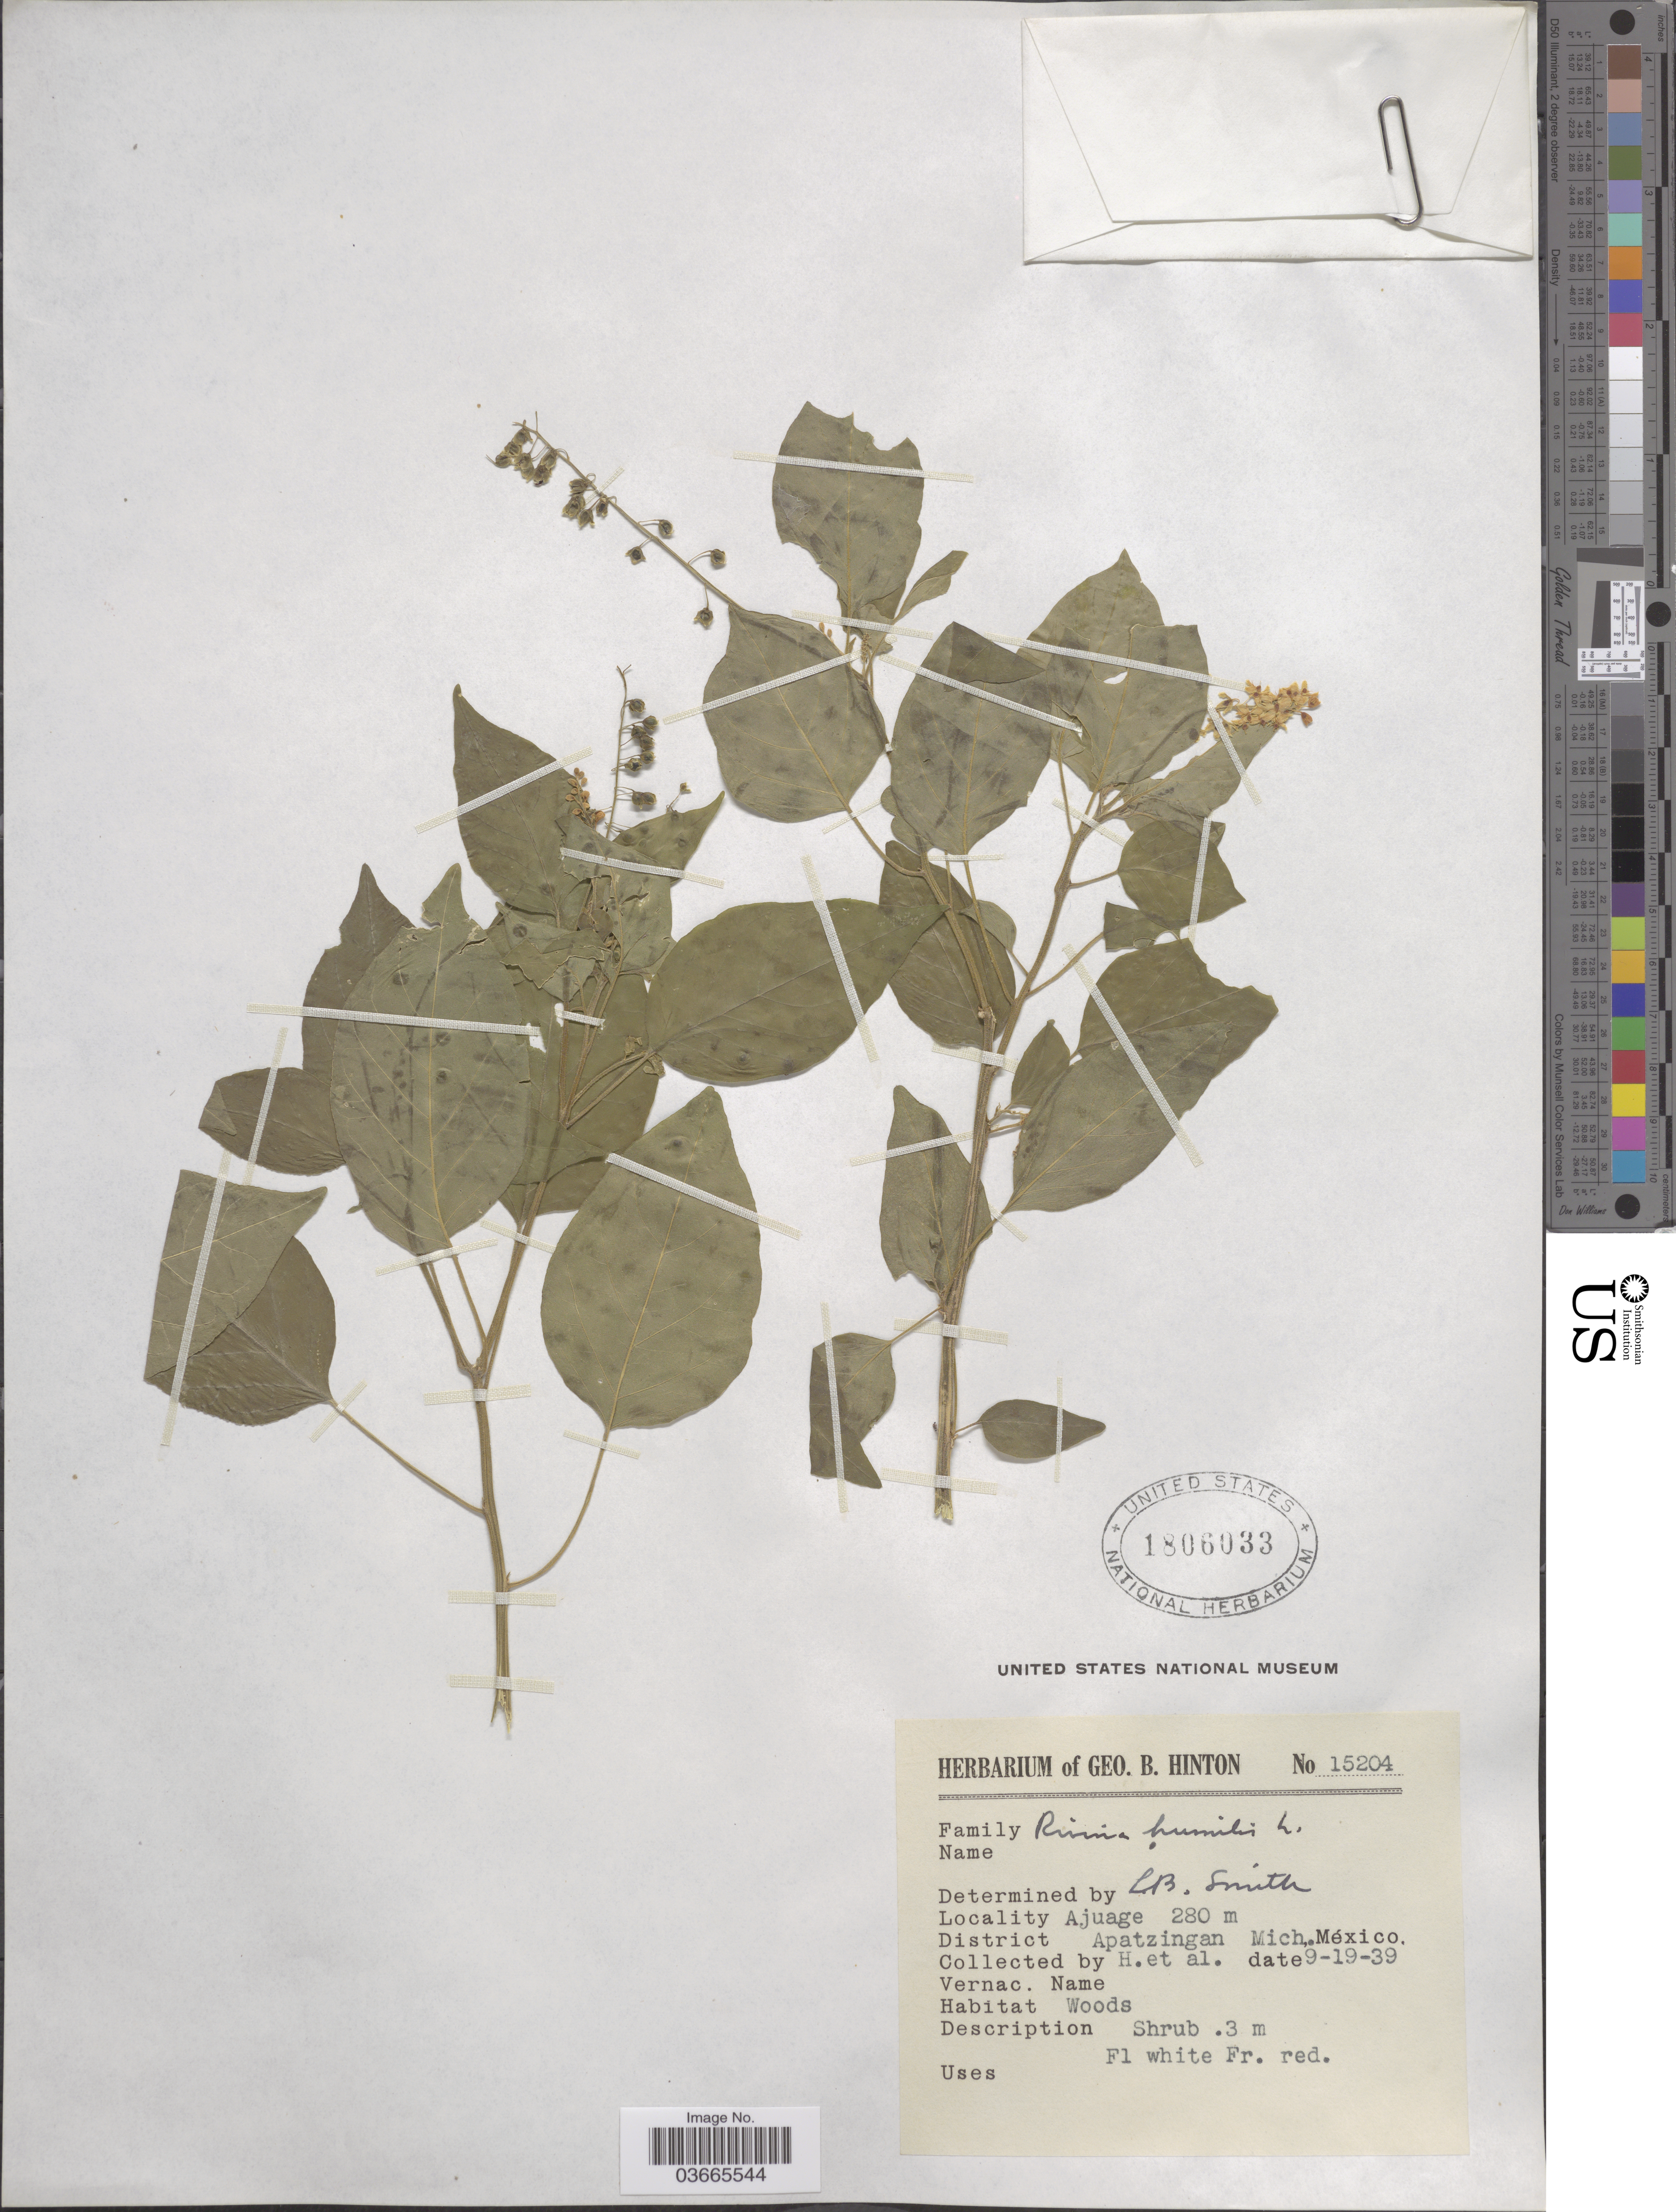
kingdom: Plantae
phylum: Tracheophyta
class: Magnoliopsida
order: Caryophyllales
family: Phytolaccaceae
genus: Rivina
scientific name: Rivina humilis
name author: L.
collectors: G. B. Hinton & et al.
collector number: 15204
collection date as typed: Transcribed d/m/y: 19/9/39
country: Mexico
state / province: Michoacán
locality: Ajuage. District Apatzingan.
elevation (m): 280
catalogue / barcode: US 1806033